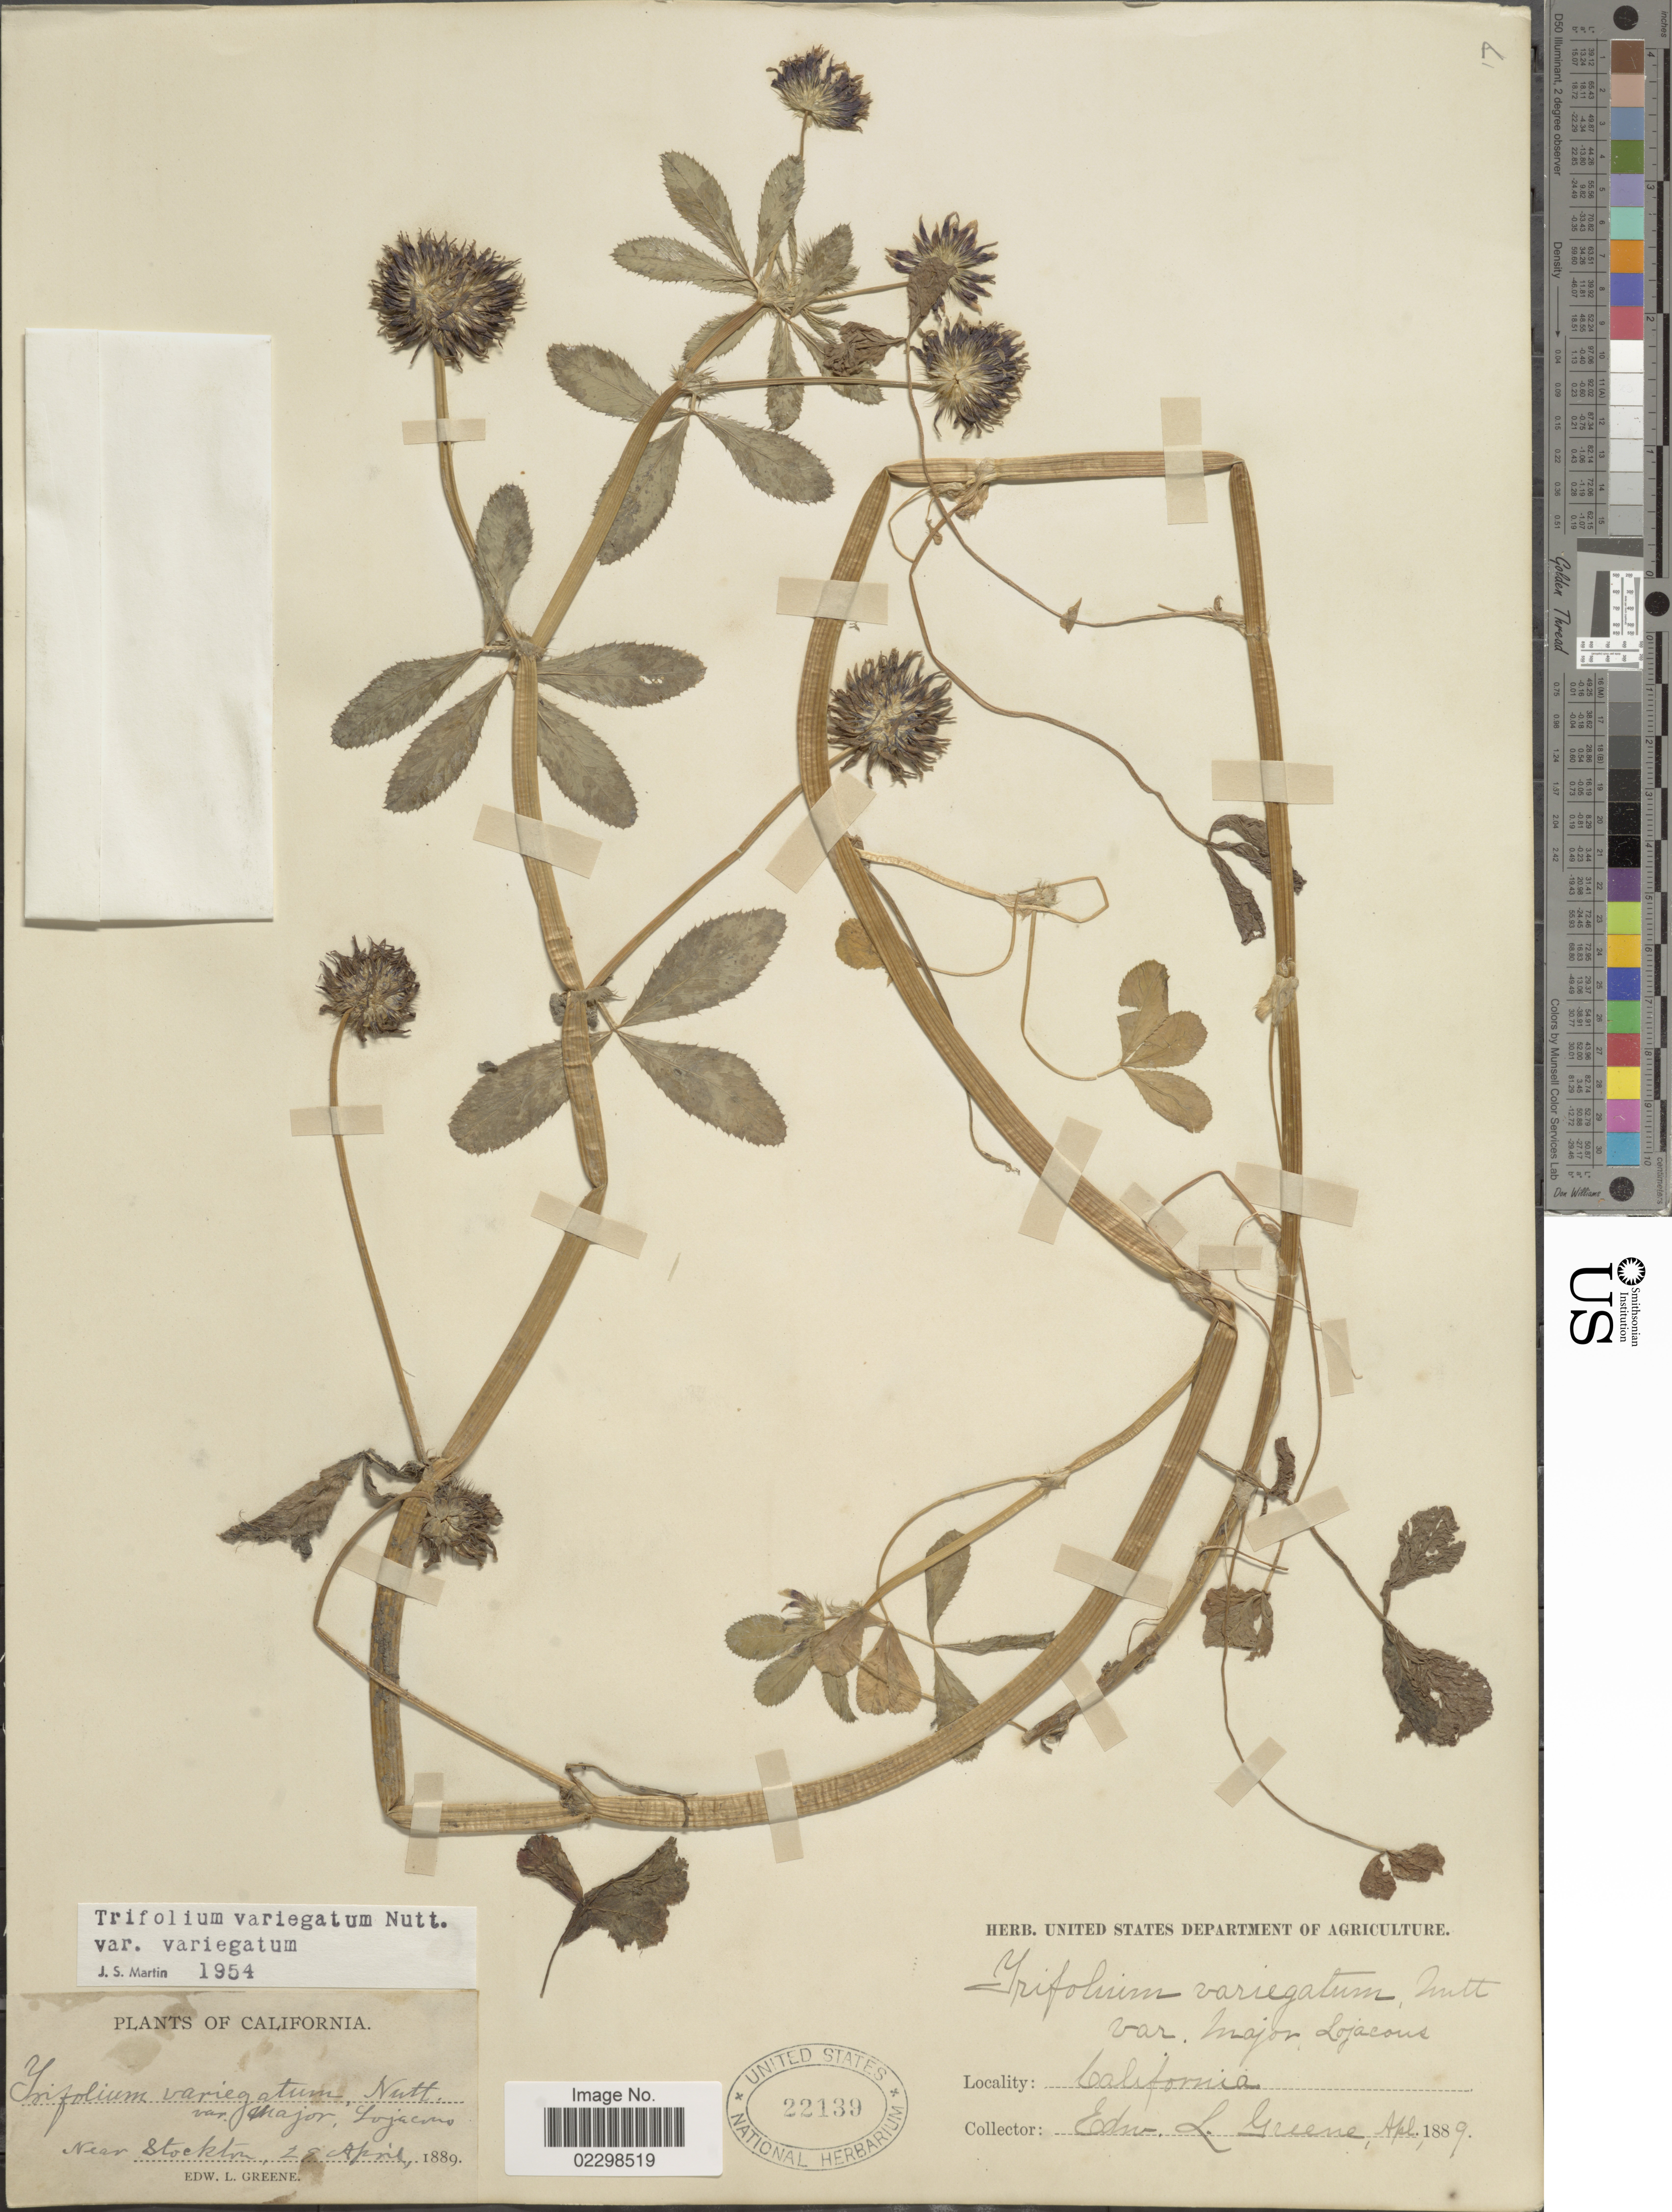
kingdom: Plantae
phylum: Tracheophyta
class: Magnoliopsida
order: Fabales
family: Fabaceae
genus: Trifolium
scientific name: Trifolium variegatum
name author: Nutt.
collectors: E. L. Greene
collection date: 1889-04-29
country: United States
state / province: California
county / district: San Joaquin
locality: Near Stockton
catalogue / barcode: US 22139